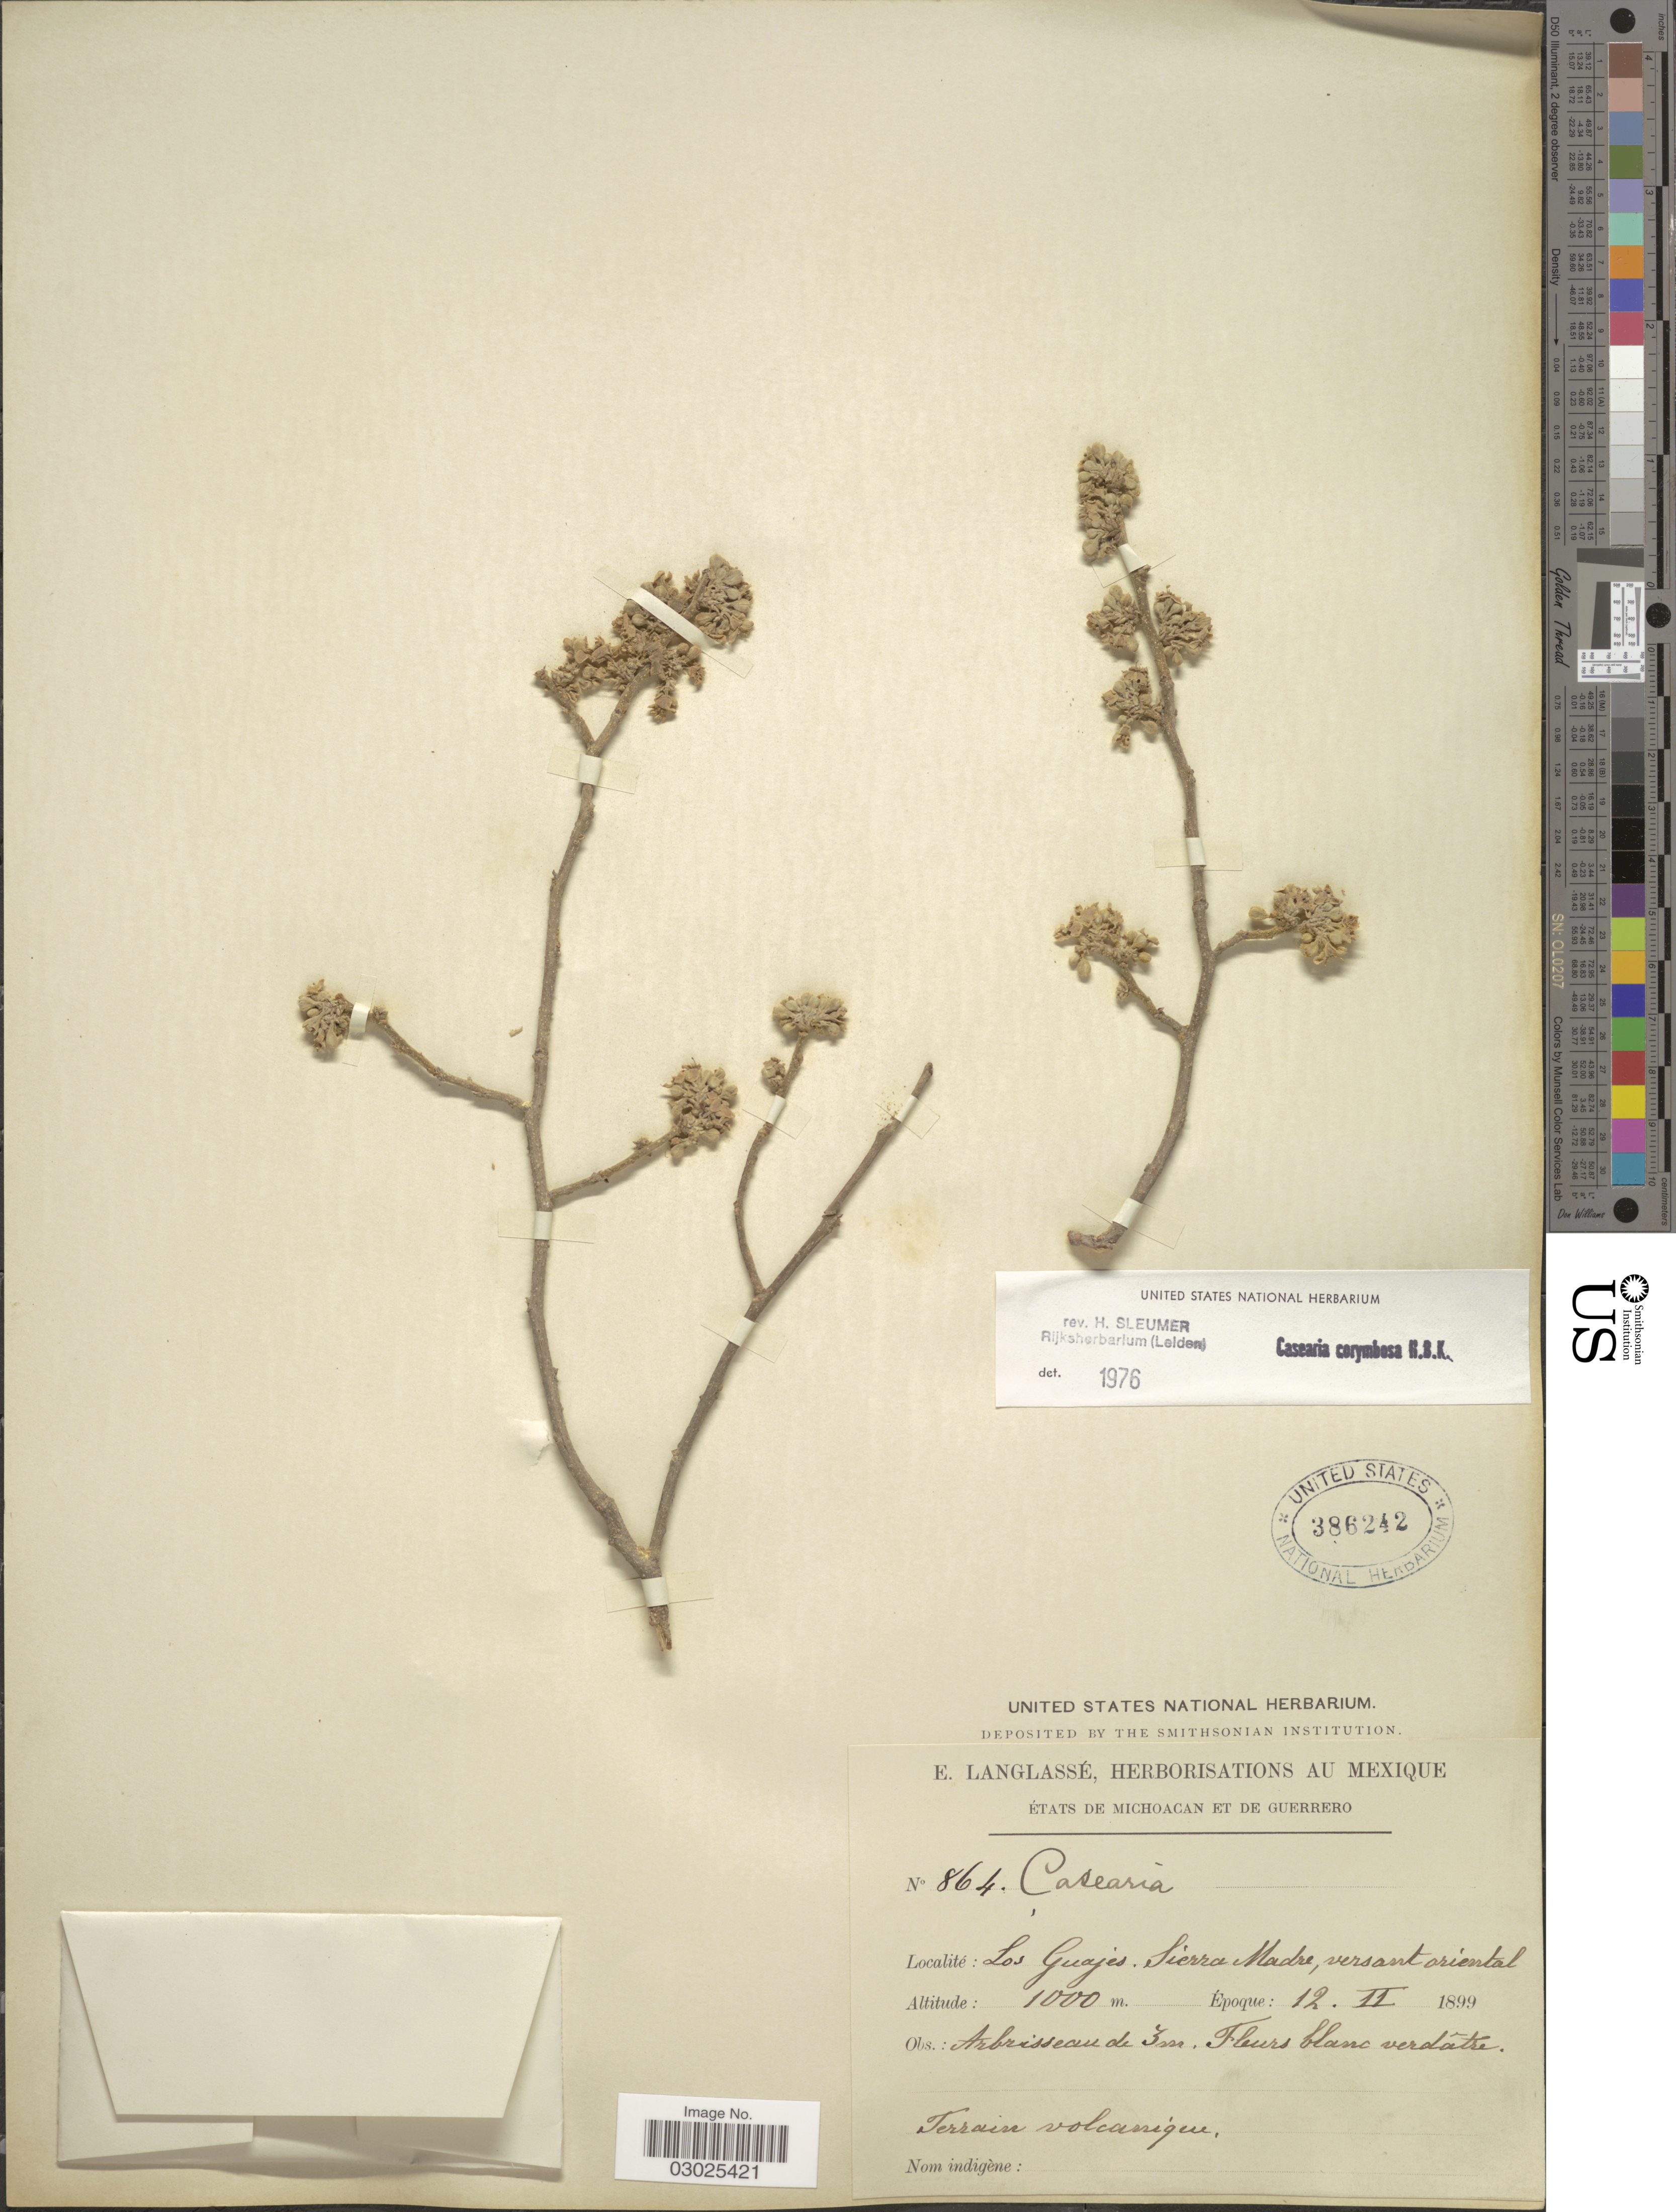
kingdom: Plantae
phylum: Tracheophyta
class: Magnoliopsida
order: Malpighiales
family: Salicaceae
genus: Casearia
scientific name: Casearia corymbosa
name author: Kunth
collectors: E. Langlassé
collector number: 864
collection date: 1899-02-12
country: Mexico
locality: États de Michoacan et de Guerrero. La Guajes. Sierra Madre, versant oriental.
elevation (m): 1000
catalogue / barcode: US 386242